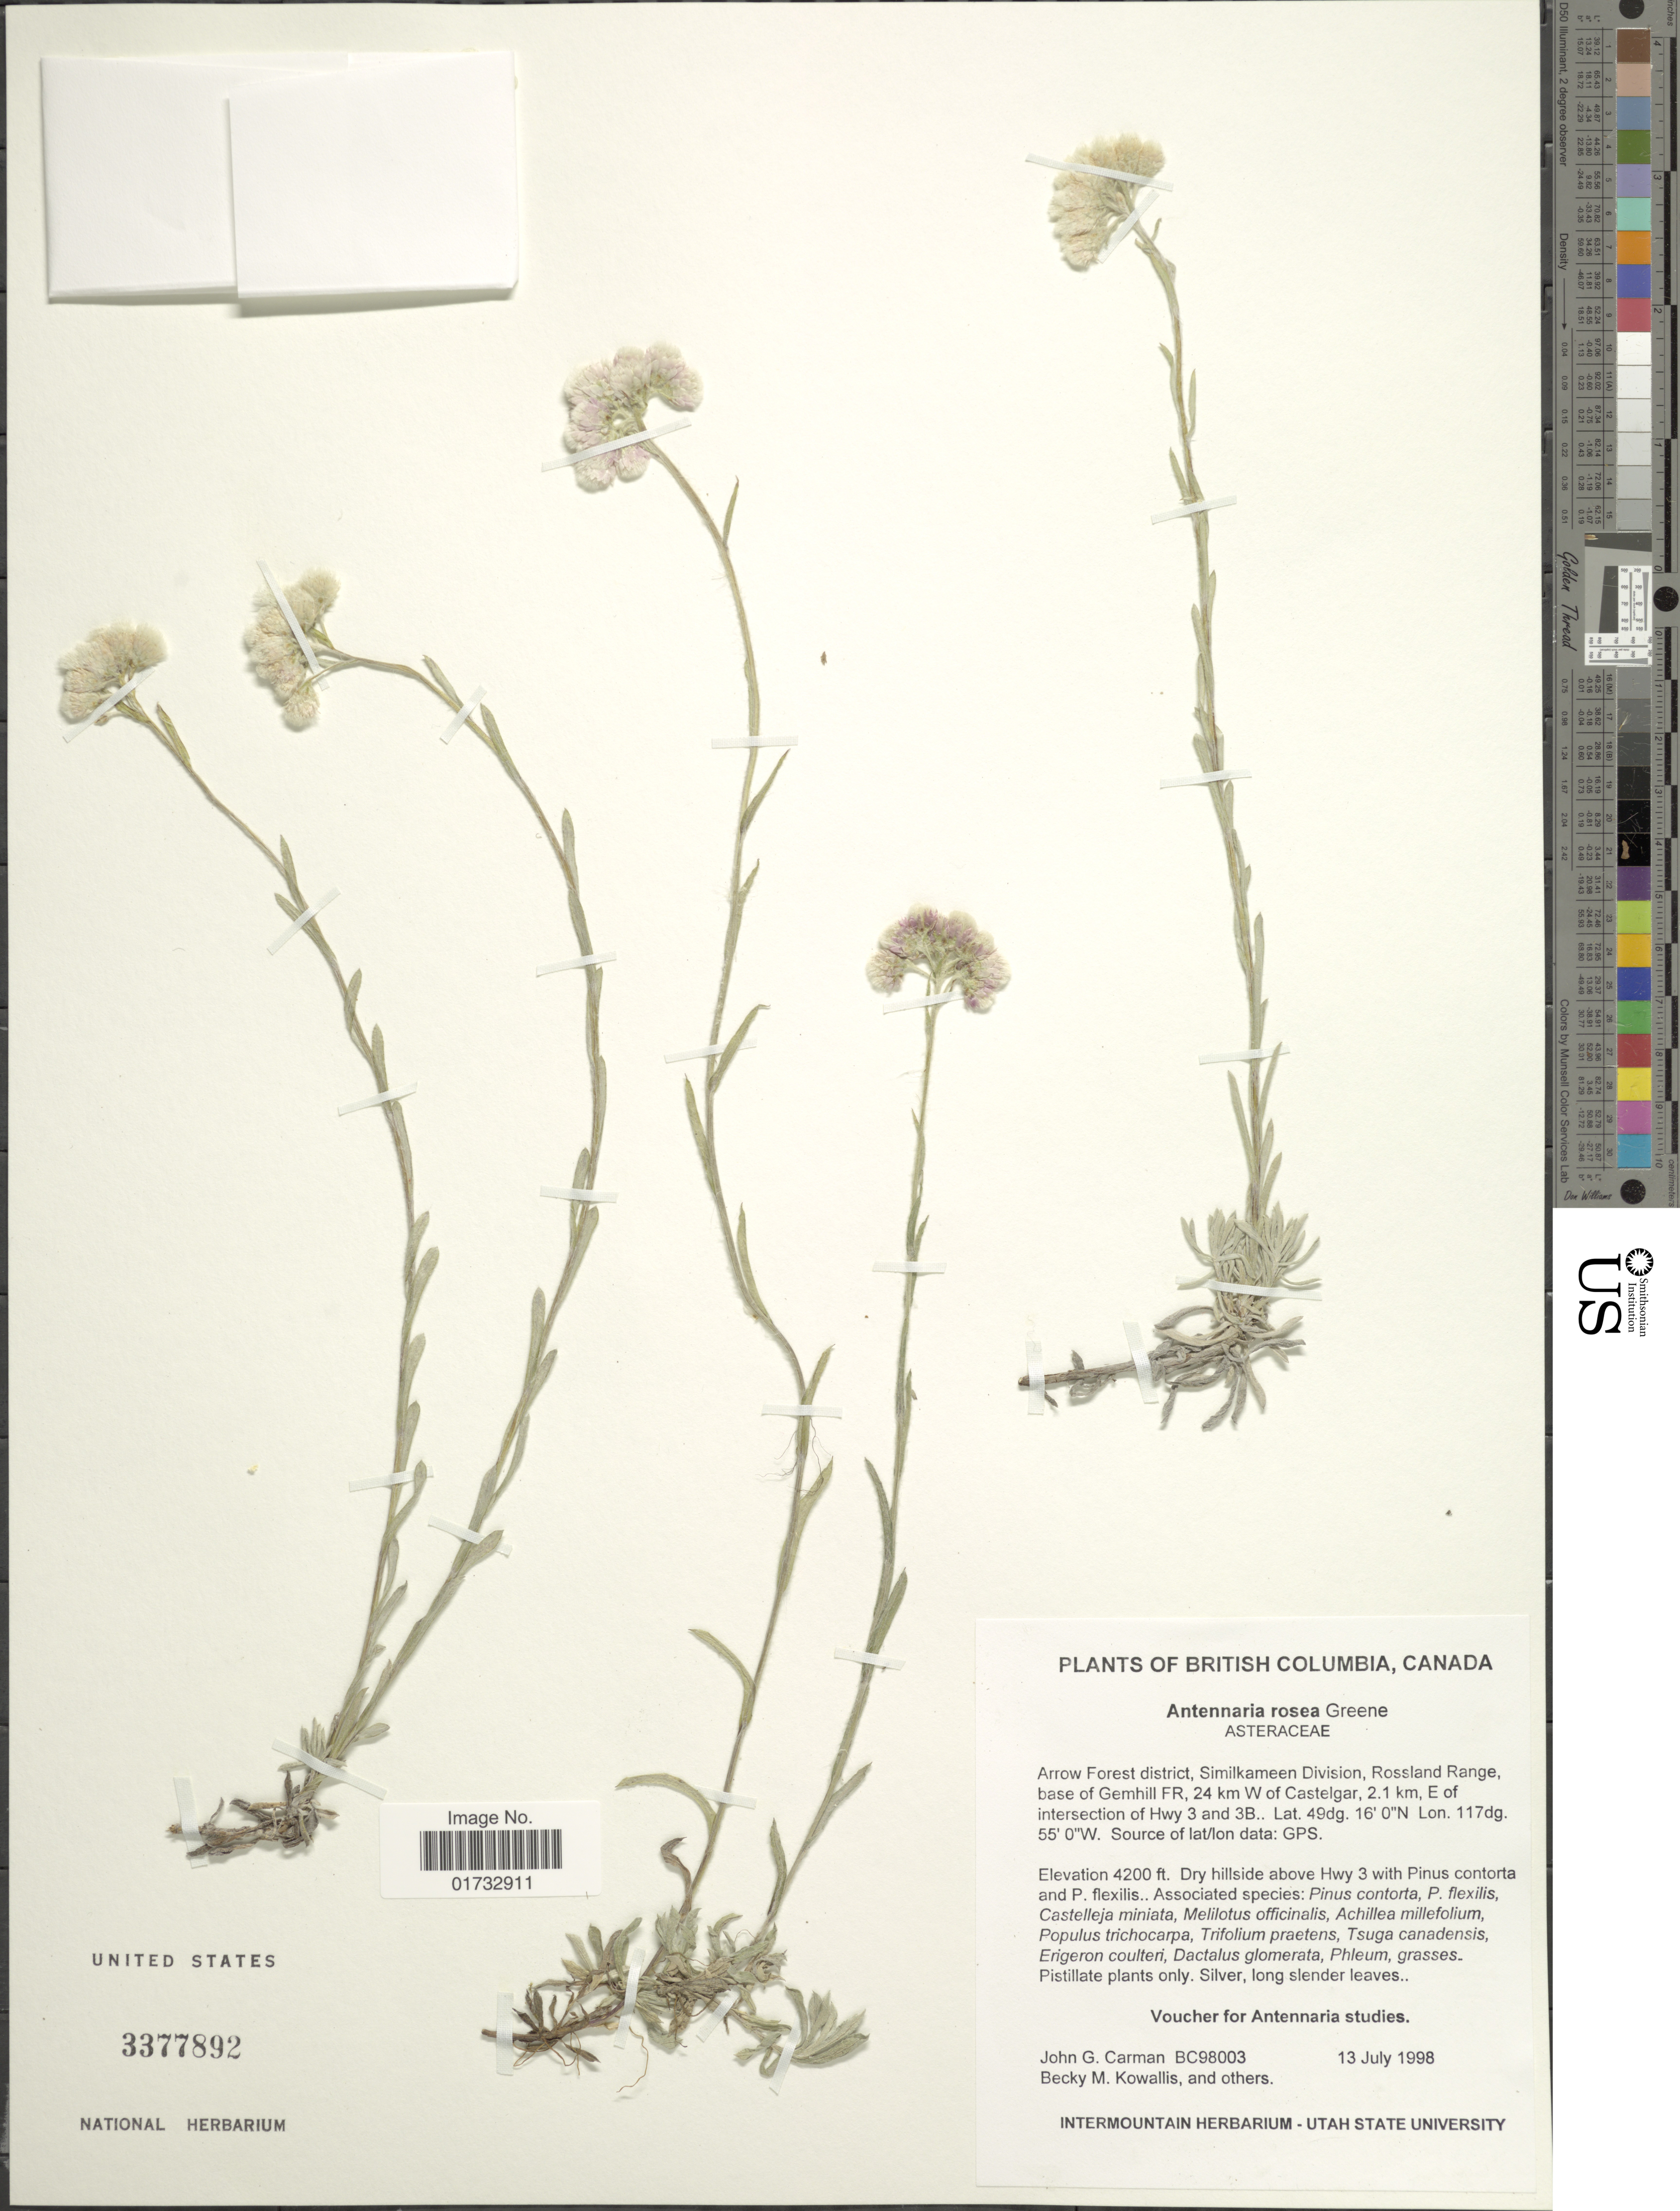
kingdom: Plantae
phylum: Tracheophyta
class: Magnoliopsida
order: Asterales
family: Asteraceae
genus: Antennaria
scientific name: Antennaria rosea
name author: Greene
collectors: J. Carman, B. Kowallis & et al.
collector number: BC98003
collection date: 1998-07-13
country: Canada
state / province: British Columbia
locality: Arrow Forest district, Similkameen Division, Rossland Range, base of Gernhill FR, 24 km W of Castelgar, 2.1 km, E of intersection of Hwy 3 and 3B., dry hillside above Hwy 3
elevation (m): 1280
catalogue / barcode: US 3377892